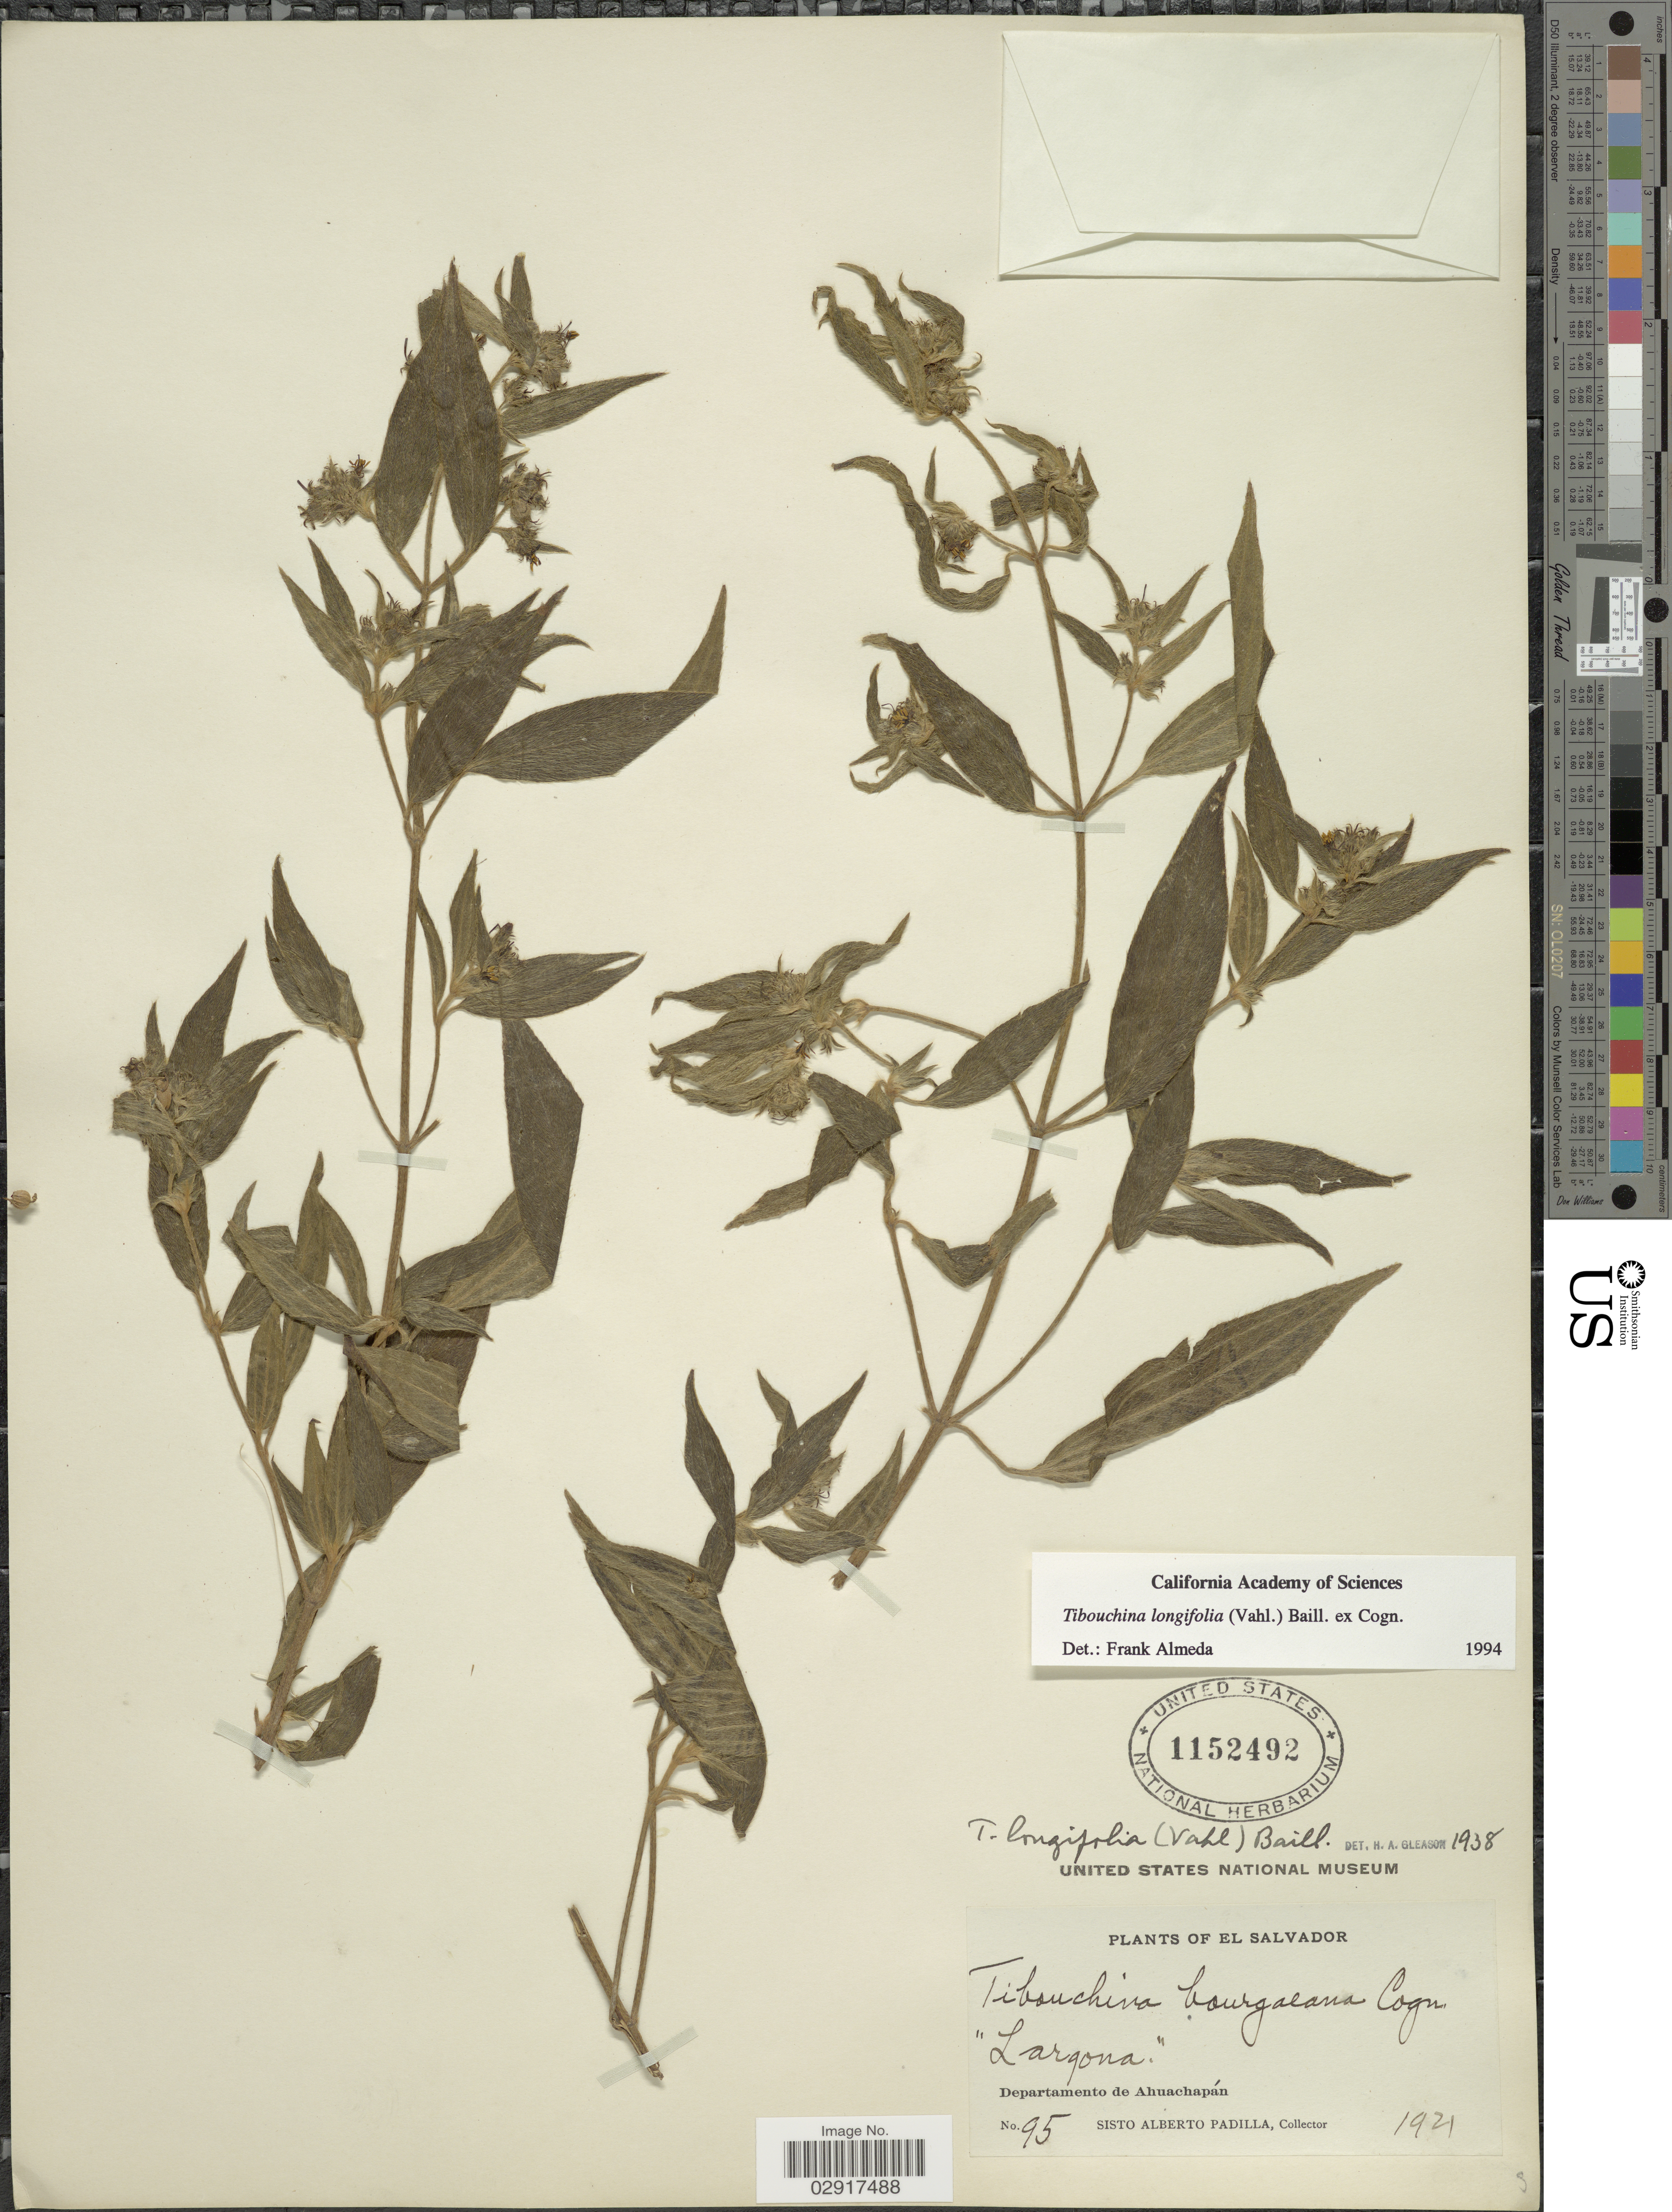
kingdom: Plantae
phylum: Tracheophyta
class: Magnoliopsida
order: Myrtales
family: Melastomataceae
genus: Chaetogastra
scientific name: Chaetogastra longifolia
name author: (Vahl) DC.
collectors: S. A. Padilla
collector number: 95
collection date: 1921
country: El Salvador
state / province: Ahuachapan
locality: Departamento de Ahuachapán.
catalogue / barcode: US 1152492